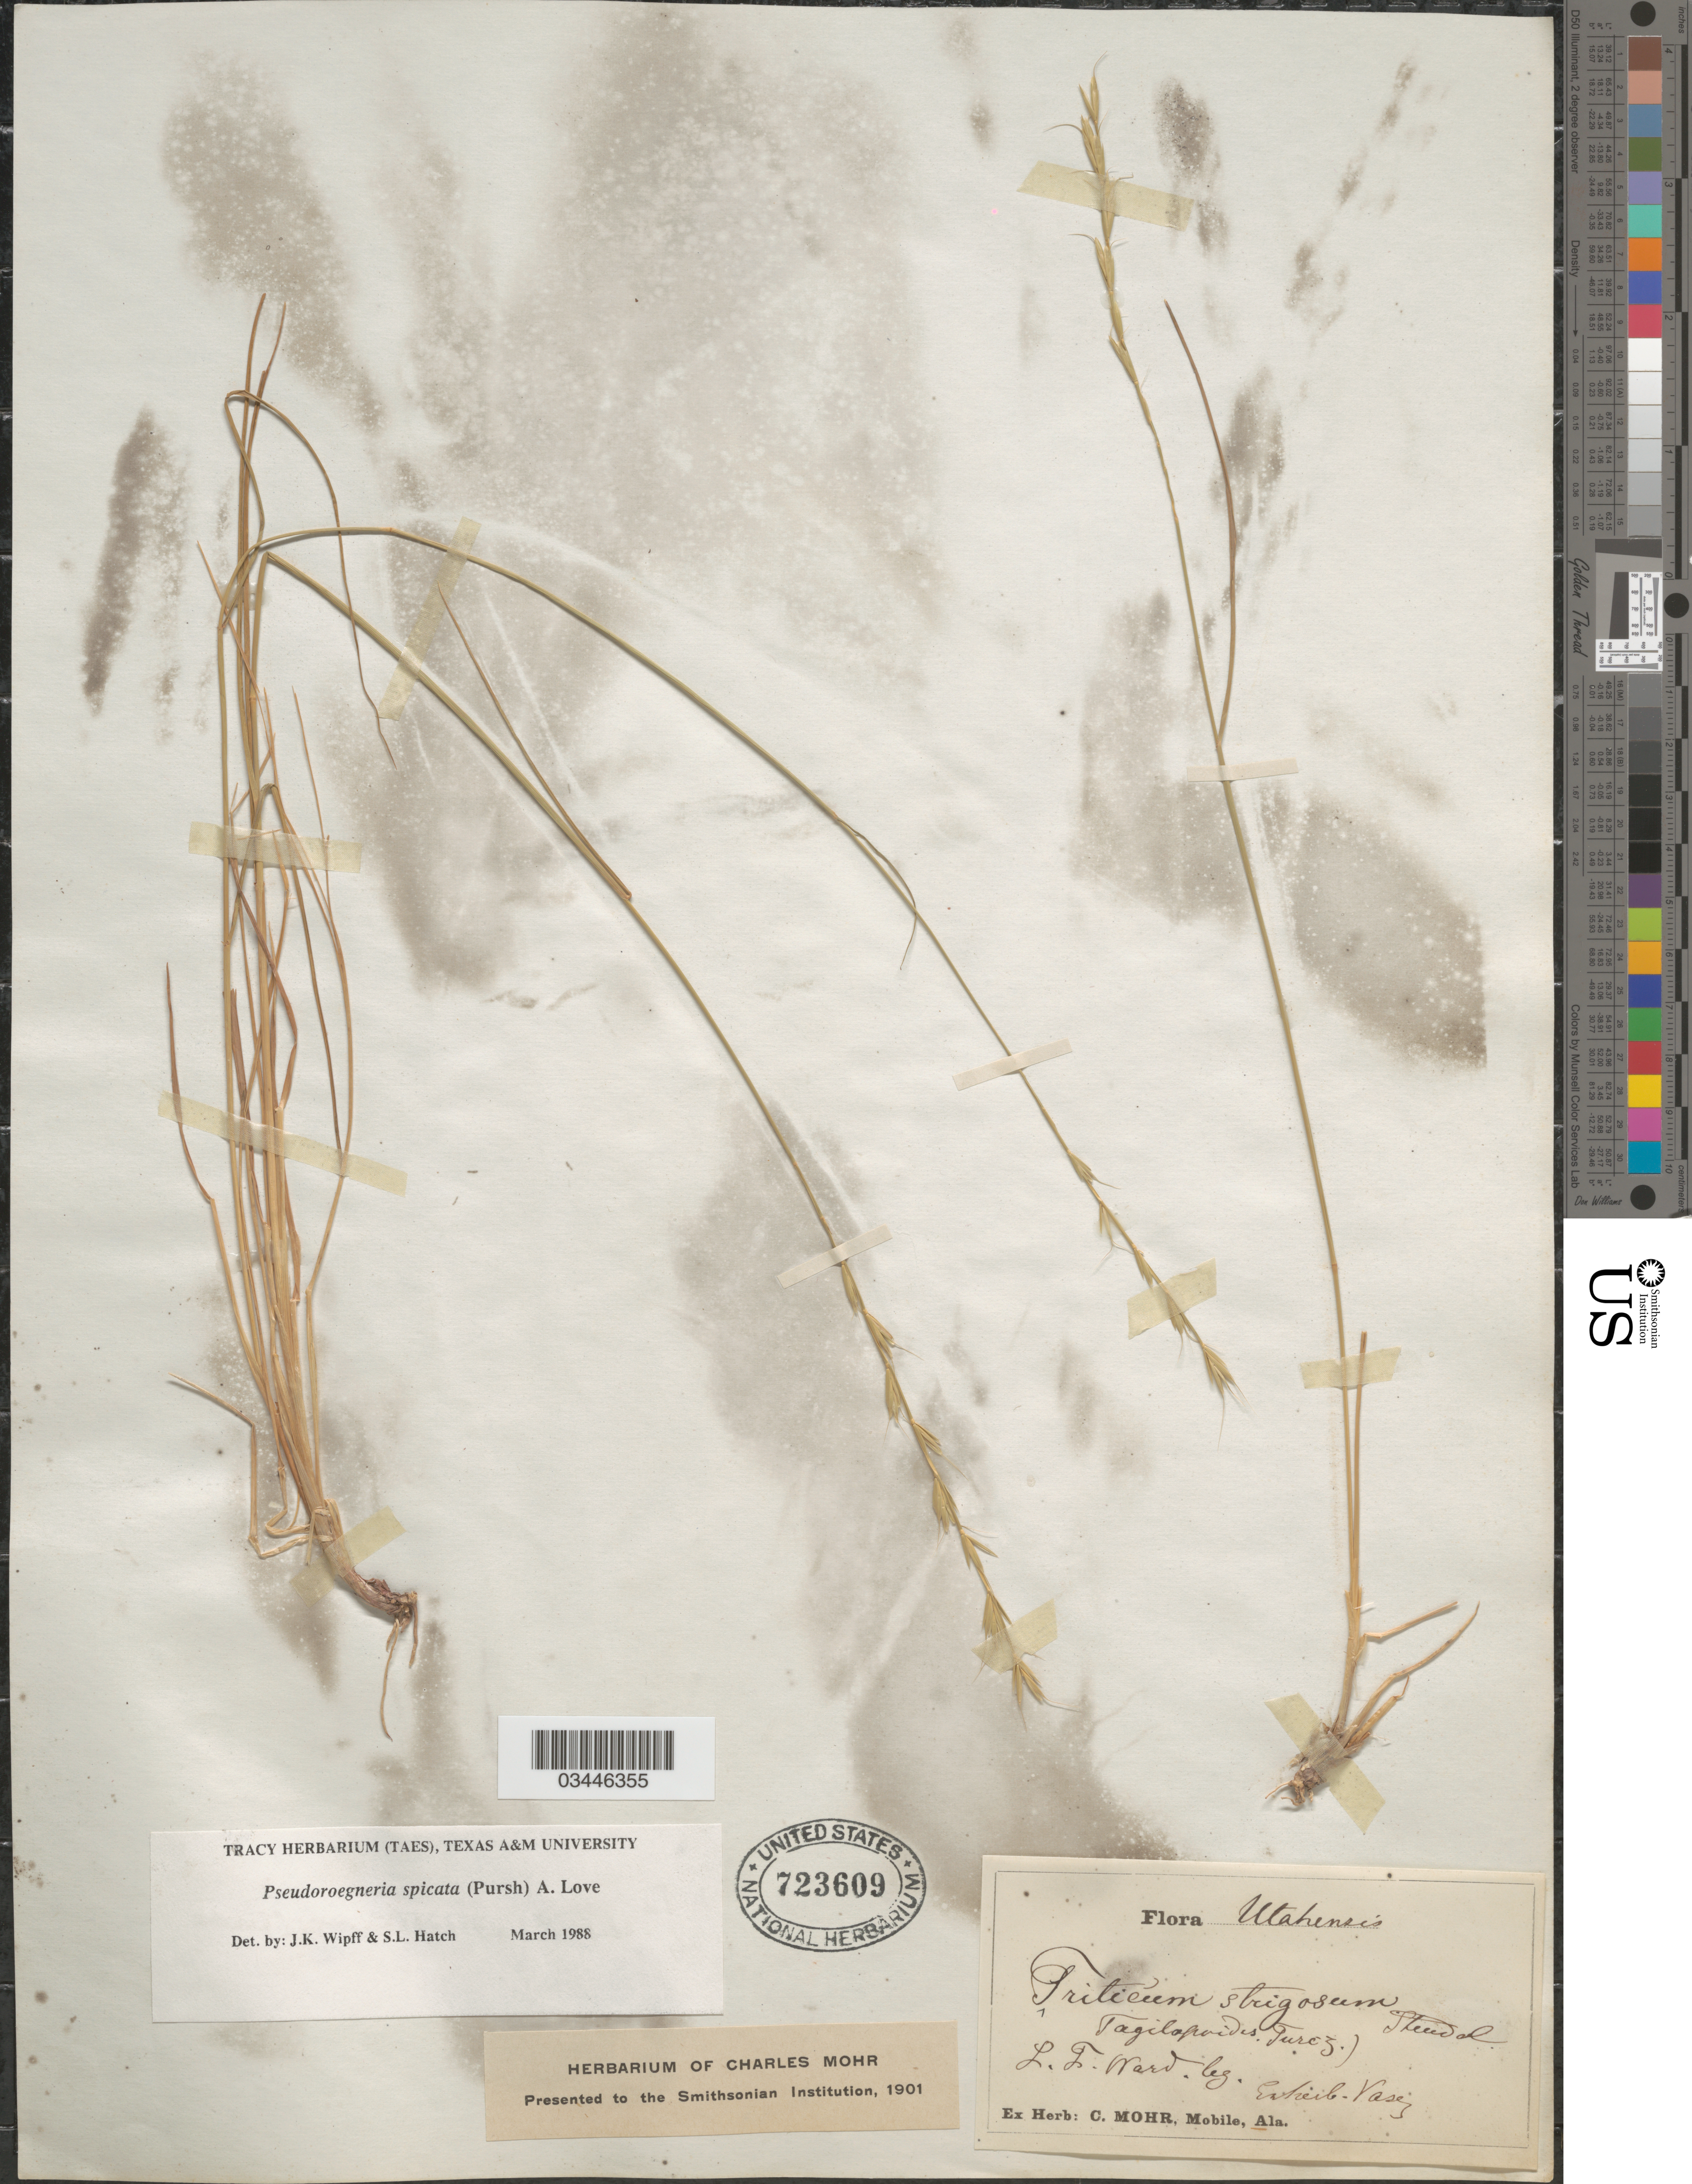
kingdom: Plantae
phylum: Tracheophyta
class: Liliopsida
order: Poales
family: Poaceae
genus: Pseudoroegneria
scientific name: Pseudoroegneria spicata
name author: (Pursh) Á. Löve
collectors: L. H. Ward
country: United States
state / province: Utah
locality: Utahensis.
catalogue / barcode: US 723609